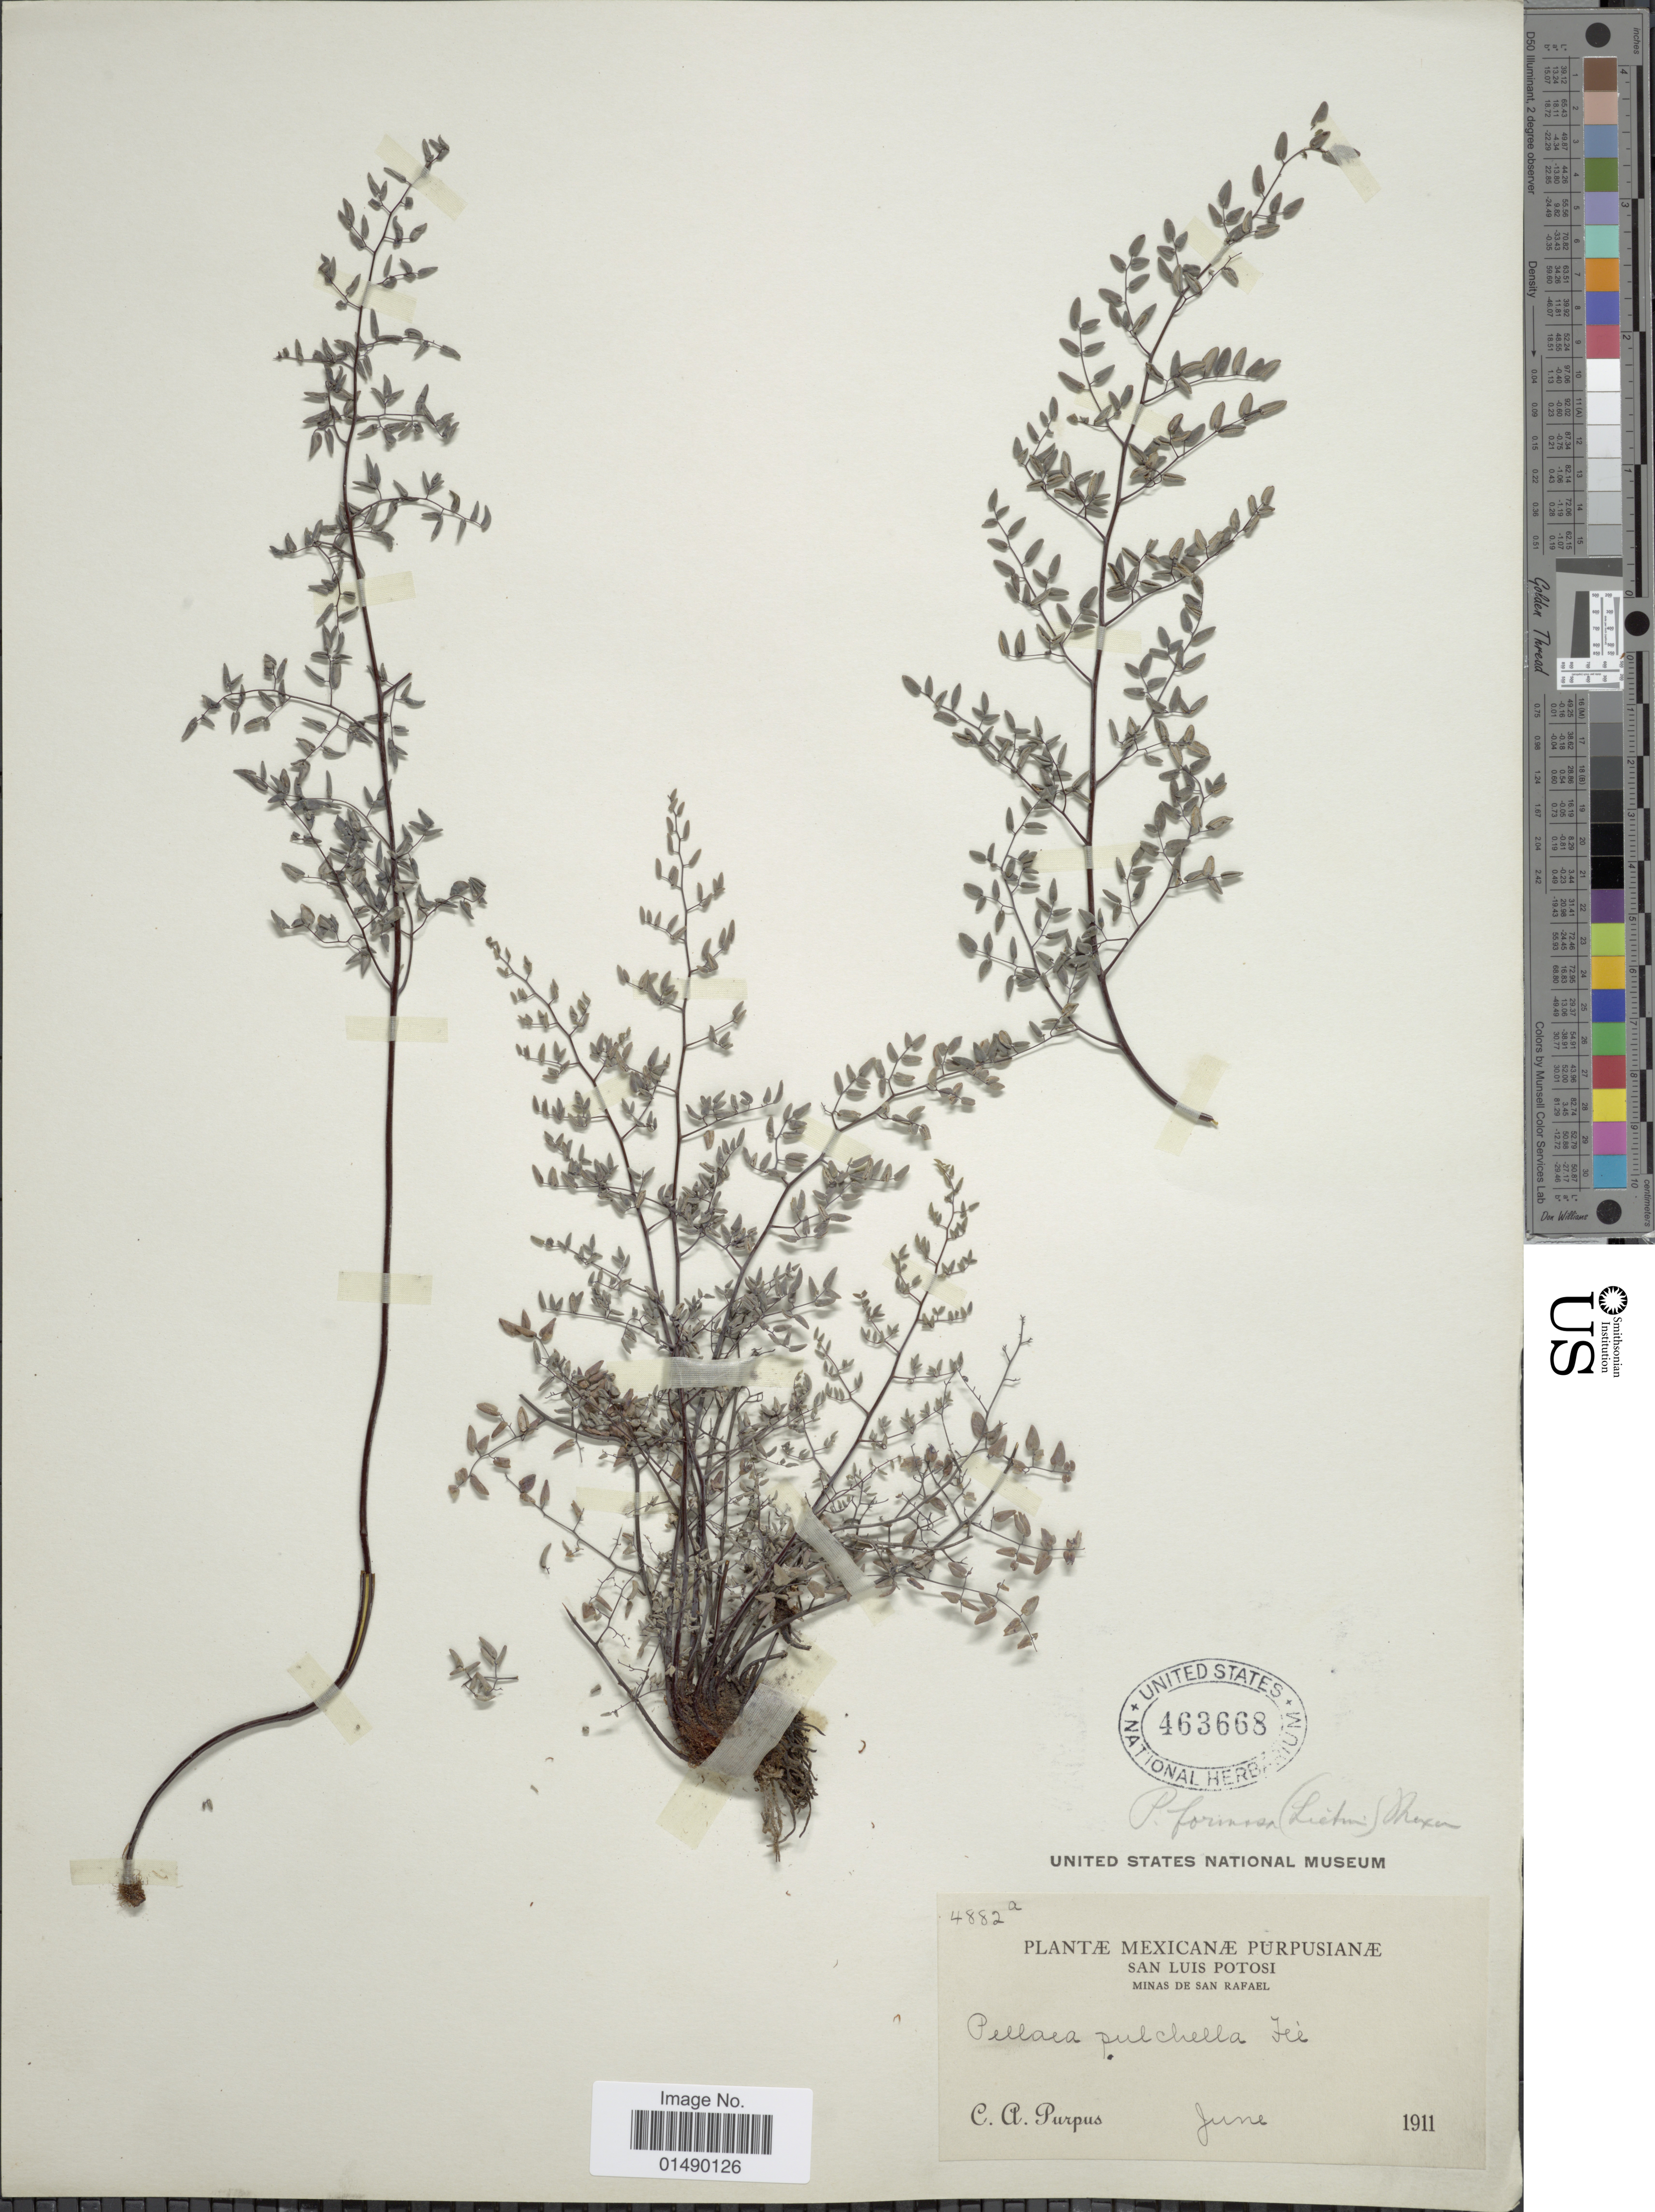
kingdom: Plantae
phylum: Tracheophyta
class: Polypodiopsida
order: Polypodiales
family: Pteridaceae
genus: Argyrochosma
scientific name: Argyrochosma formosa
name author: (Liebm.) Windham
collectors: C. A. Purpus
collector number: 4882a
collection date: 1911-06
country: Mexico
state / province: San Luis Potosí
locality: Mexico, Minas de San Rafael.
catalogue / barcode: US 463668